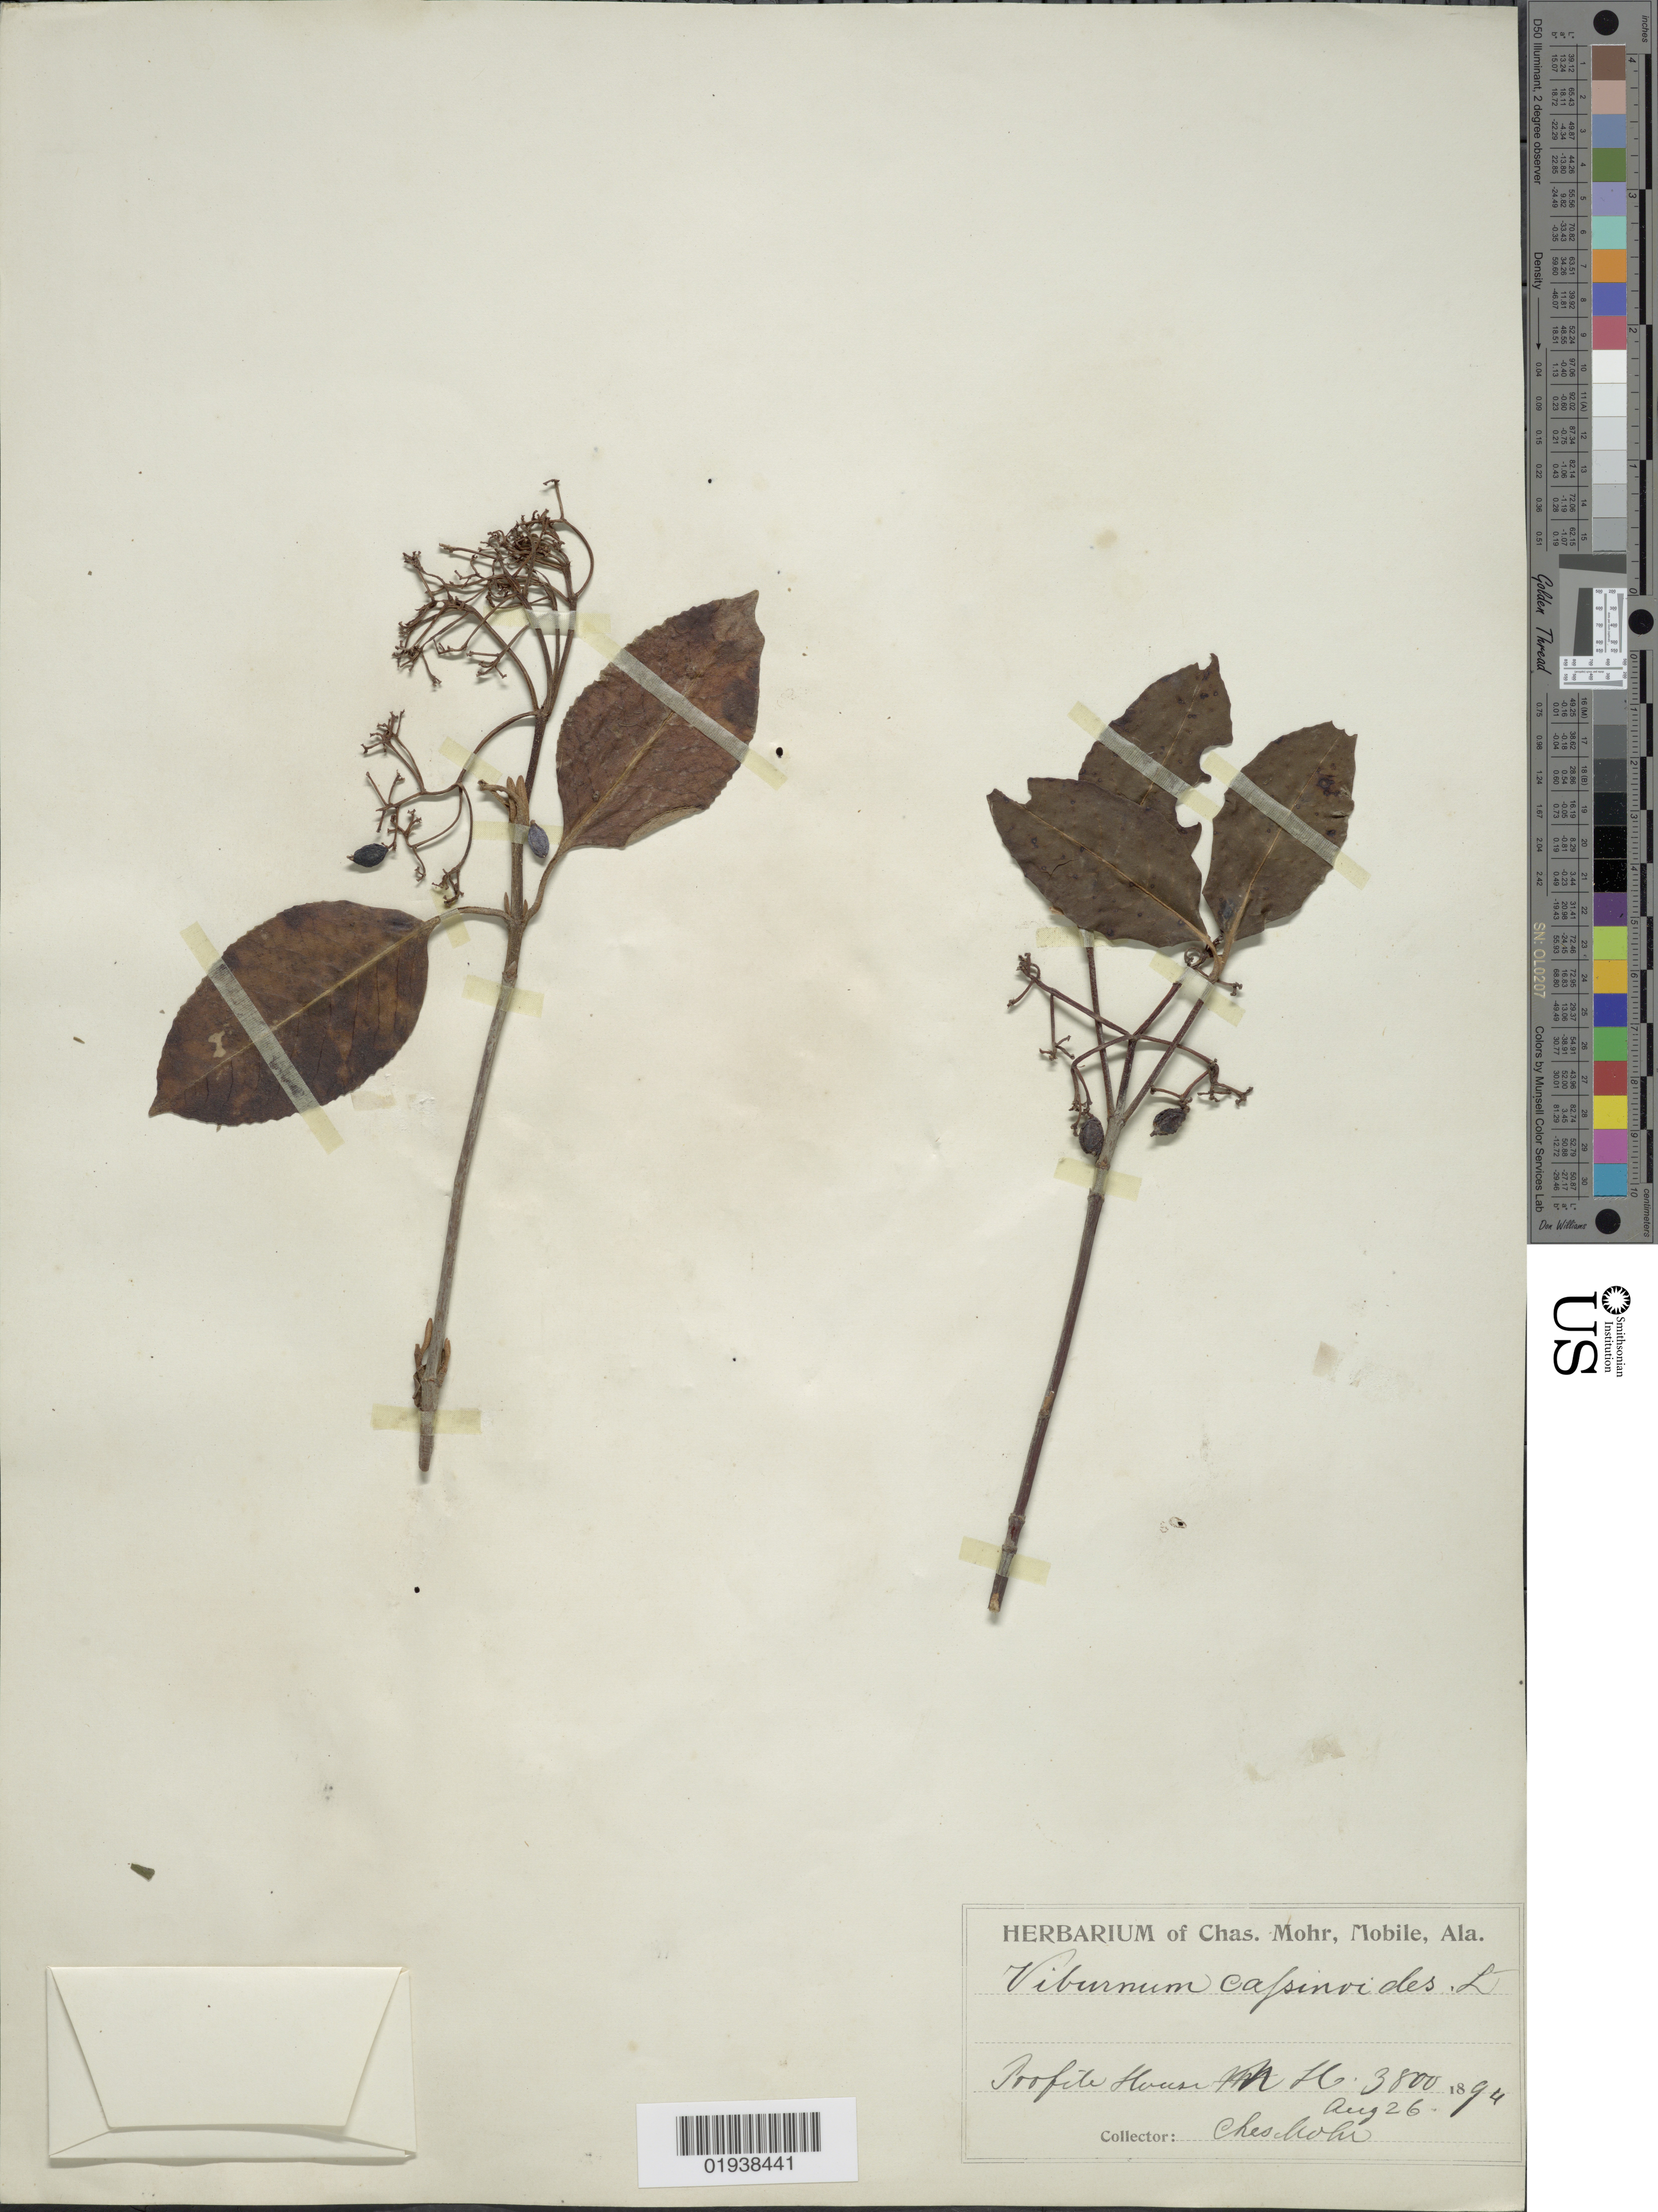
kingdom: Plantae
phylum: Tracheophyta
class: Magnoliopsida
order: Dipsacales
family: Viburnaceae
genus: Viburnum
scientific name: Viburnum cassinoides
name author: L.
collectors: Mohr, C. T. (herbarium)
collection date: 1894-08-26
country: United States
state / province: New Hampshire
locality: Profile House. N.H.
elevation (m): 1158